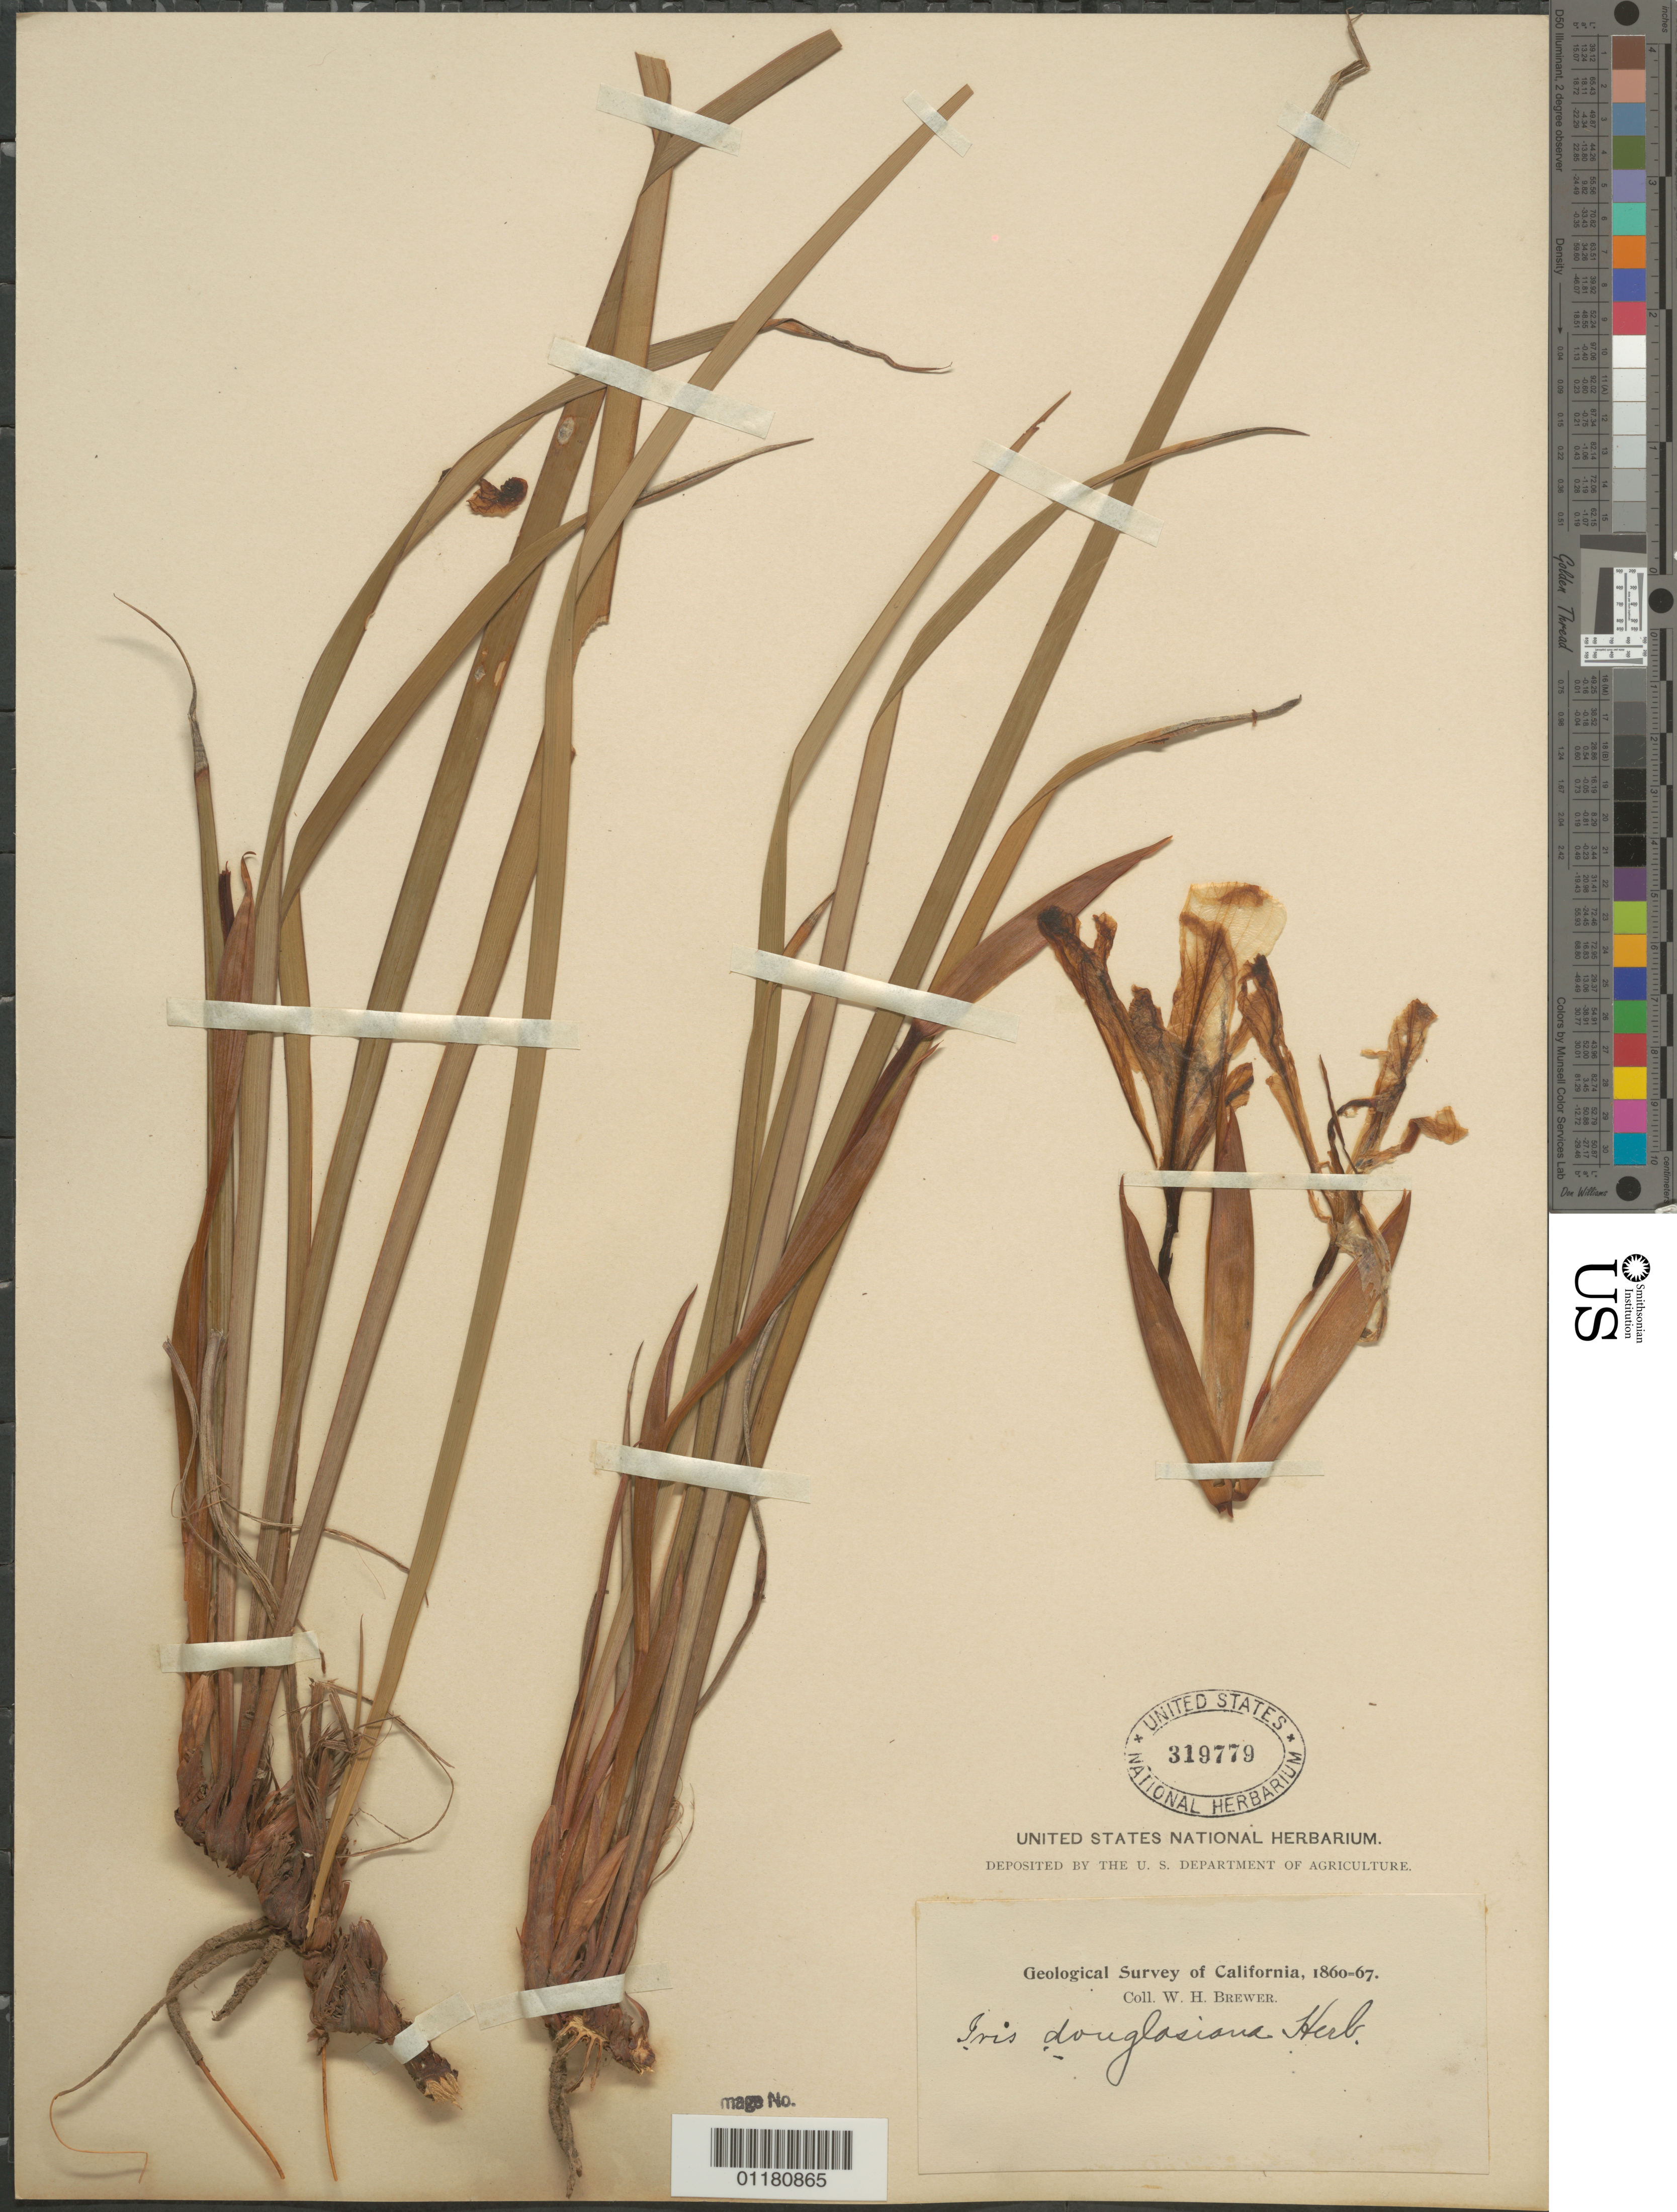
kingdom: Plantae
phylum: Tracheophyta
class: Liliopsida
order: Asparagales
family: Iridaceae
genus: Iris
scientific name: Iris douglasiana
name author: Herb.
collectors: W. H. Brewer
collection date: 1860/1867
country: United States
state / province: California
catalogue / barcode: US 319779